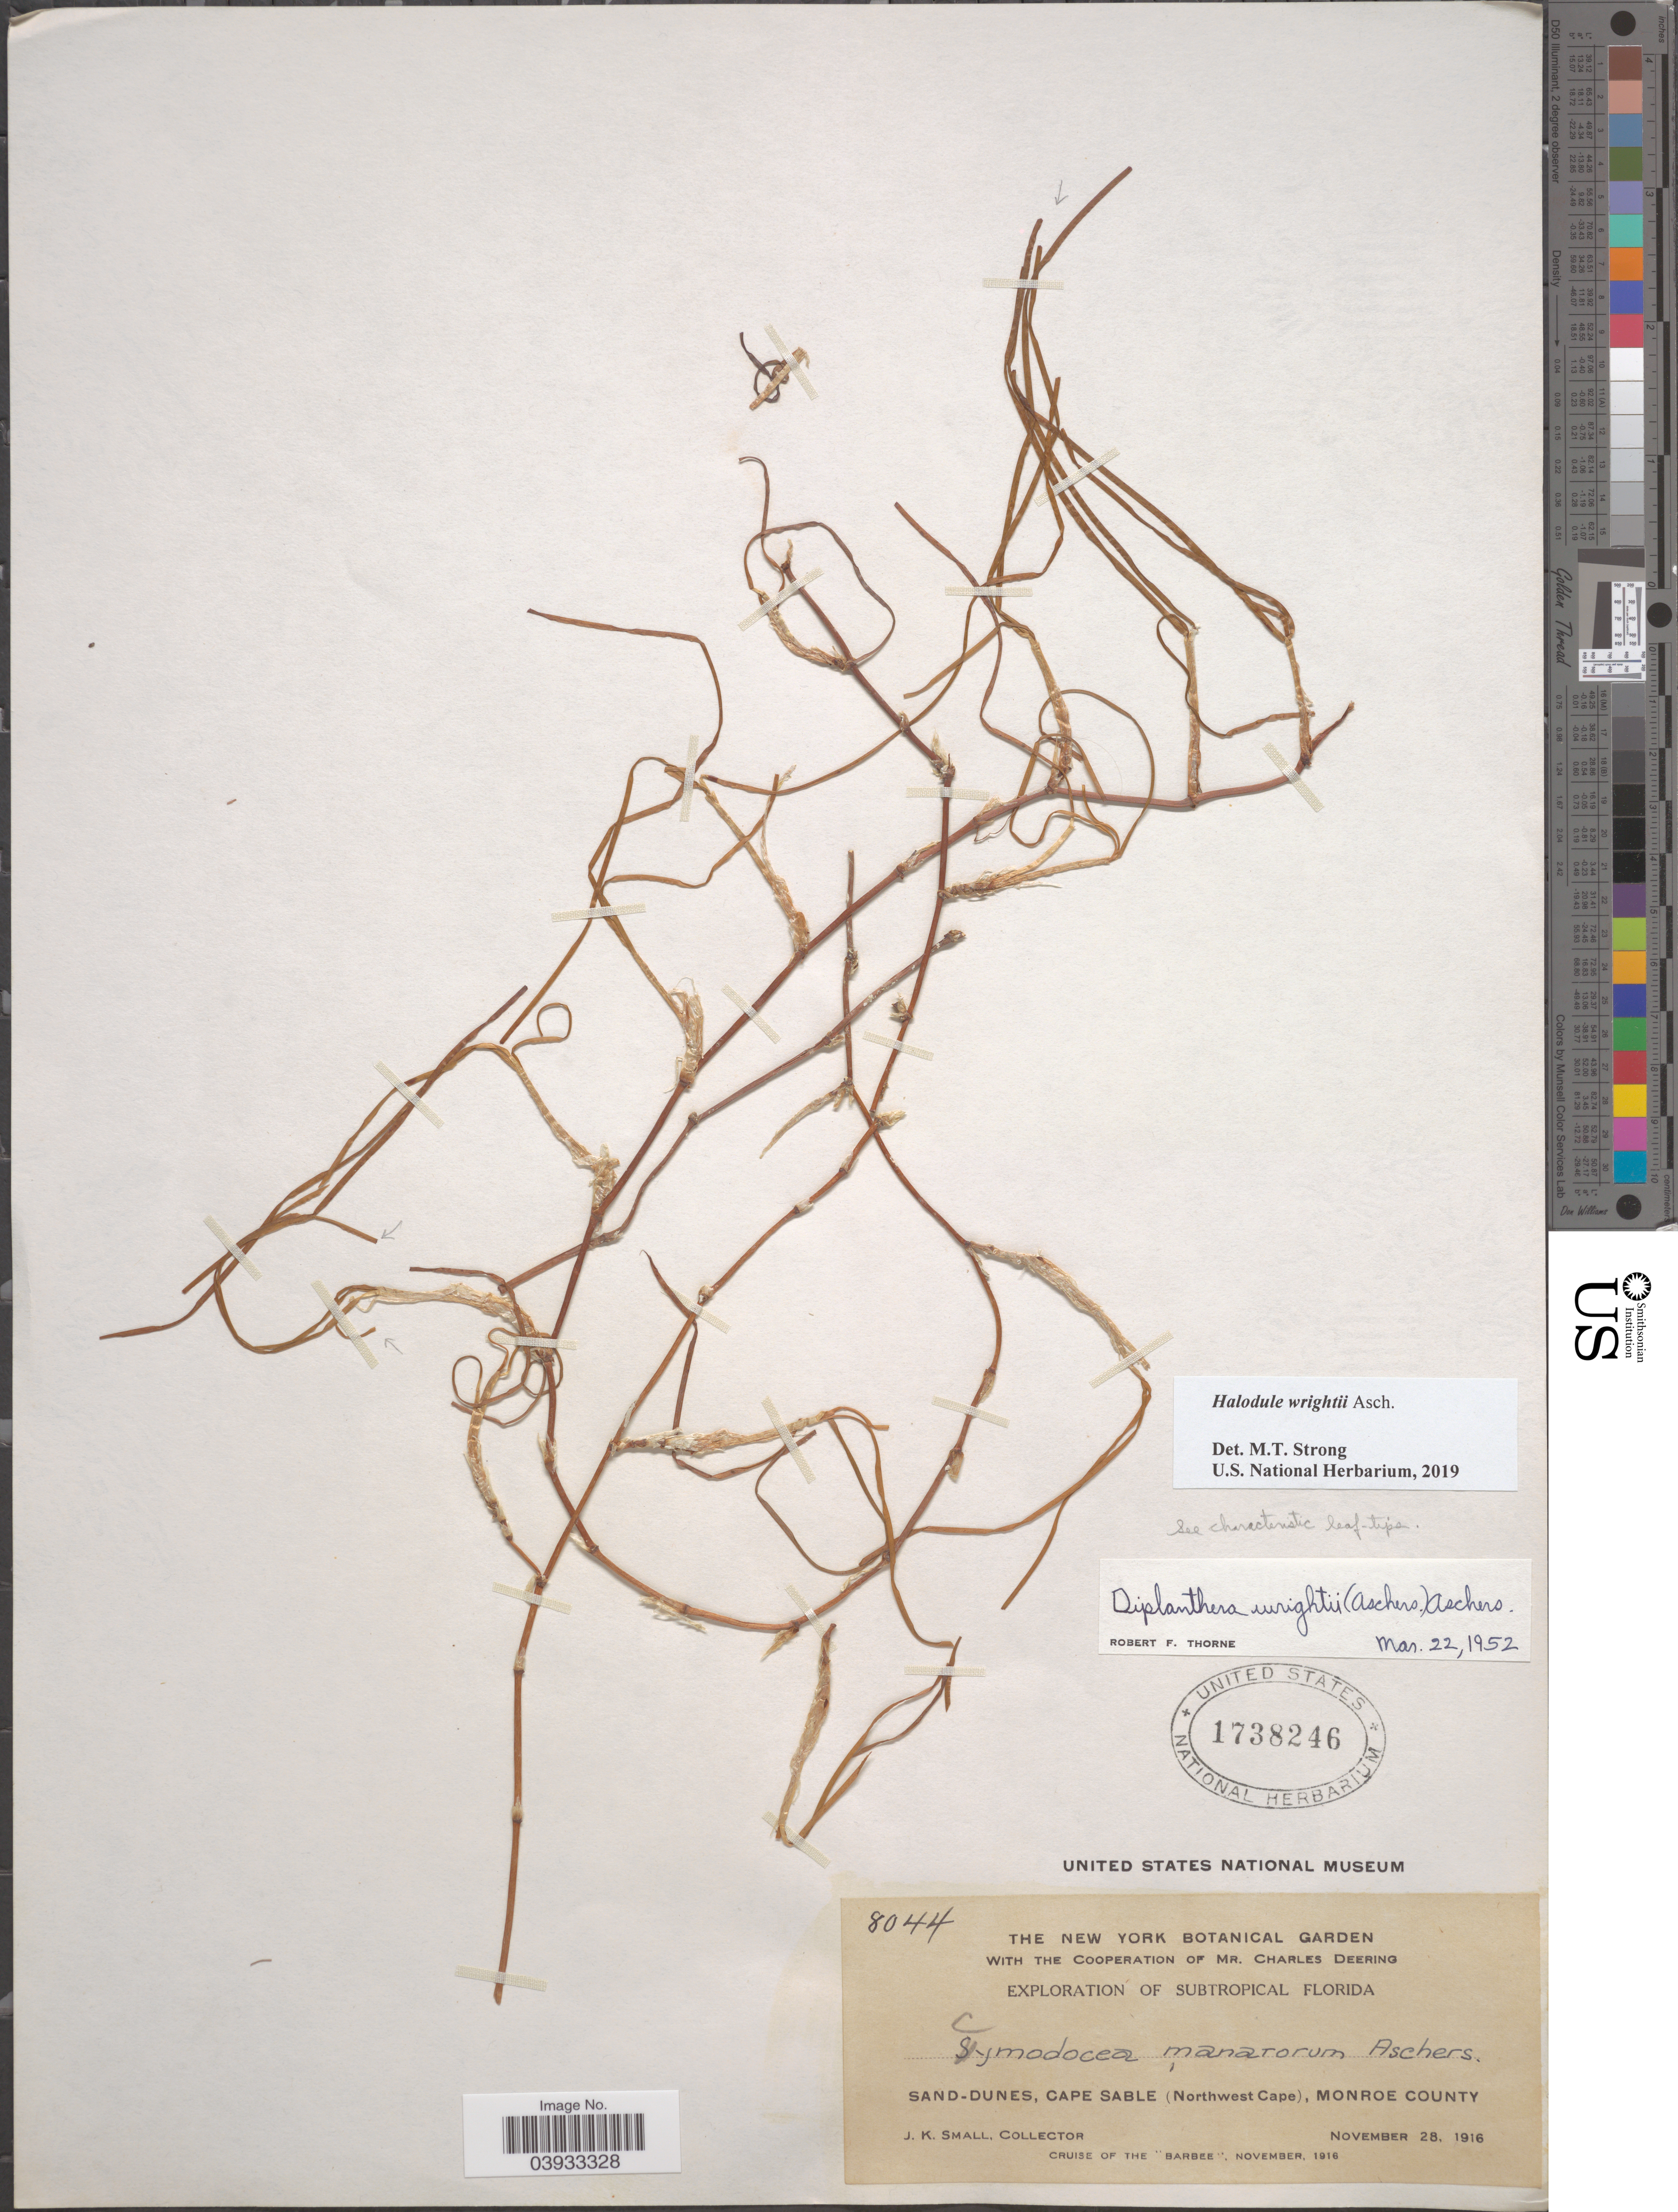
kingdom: Plantae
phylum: Tracheophyta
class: Liliopsida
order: Alismatales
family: Cymodoceaceae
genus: Halodule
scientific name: Halodule wrightii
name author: Asch.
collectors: J. K. Small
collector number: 8044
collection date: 1916-11-28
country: United States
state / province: Florida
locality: Subtropical Florida. Cape Sable (Northwest Cape), Monroe County.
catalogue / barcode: US 1738246